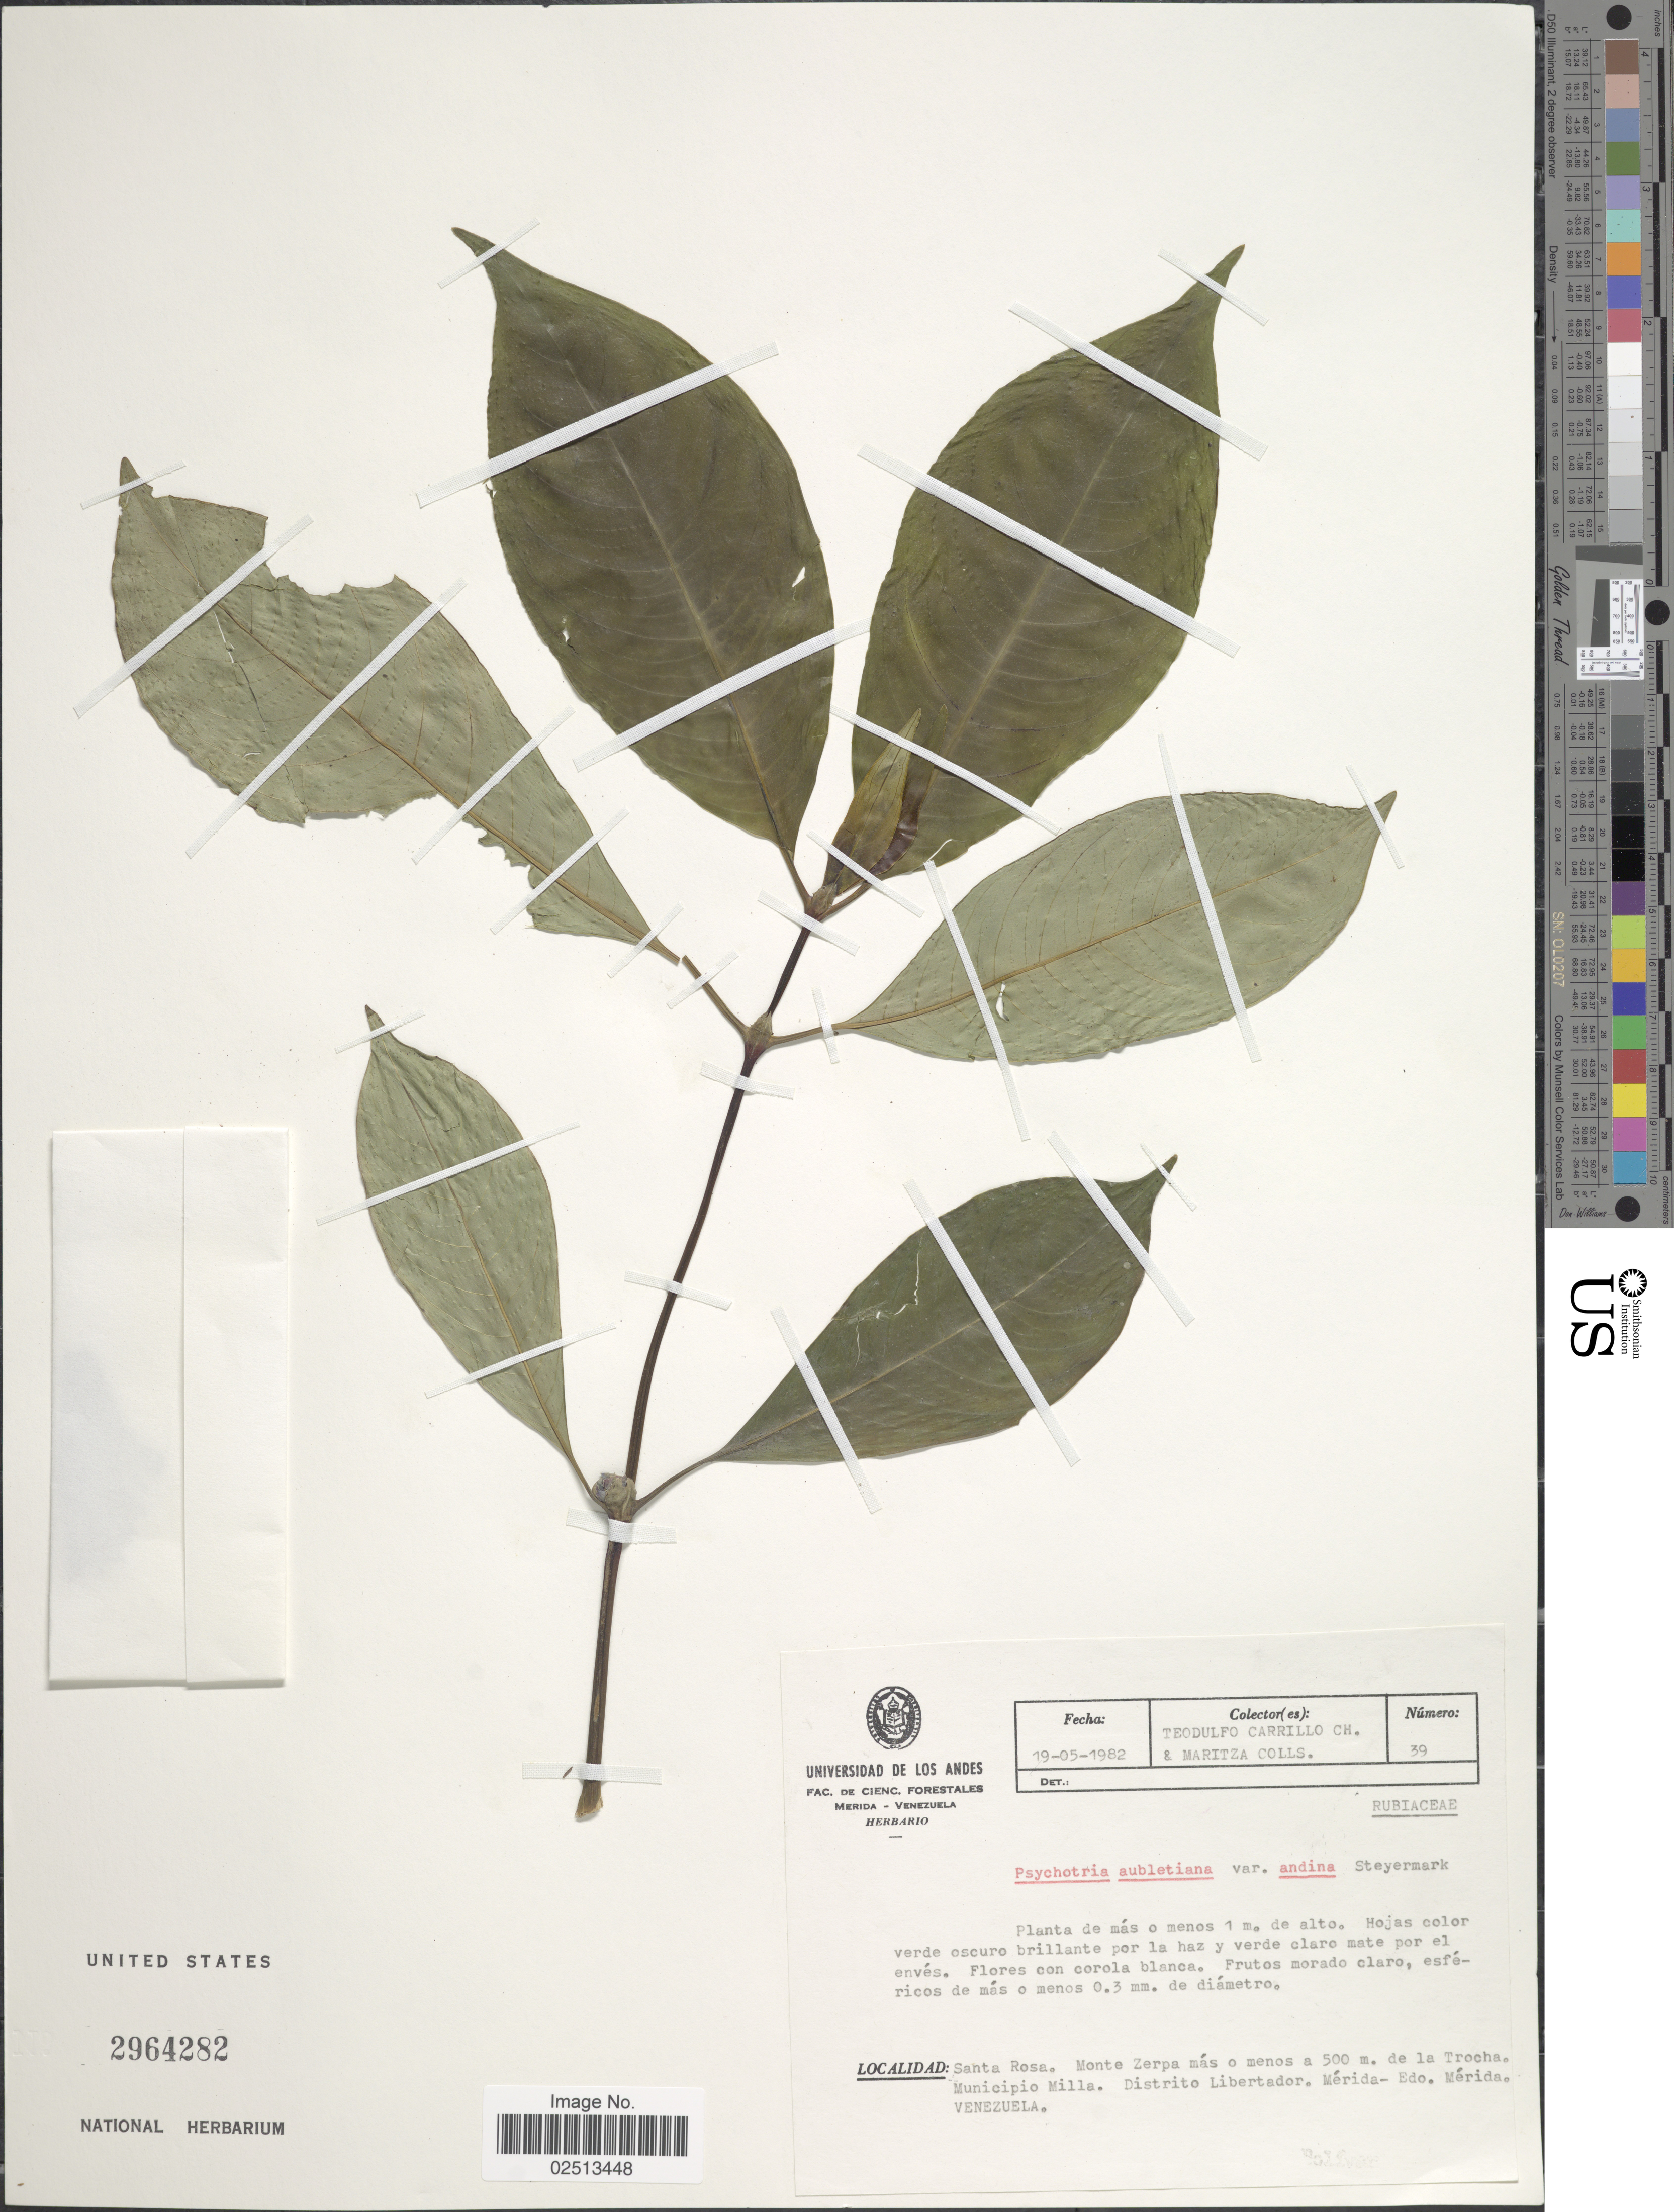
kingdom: Plantae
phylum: Tracheophyta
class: Magnoliopsida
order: Gentianales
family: Rubiaceae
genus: Psychotria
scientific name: Psychotria aubletiana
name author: Steyerm.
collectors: T. Carrillo Ch. & Maritza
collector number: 39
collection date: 1982-05-19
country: Venezuela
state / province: Mérida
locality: Santa Rosa. Monte Zerpa de la Trocha. Municipio Milla. Distrito Libertador. Mérida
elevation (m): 500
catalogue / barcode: US 2964282